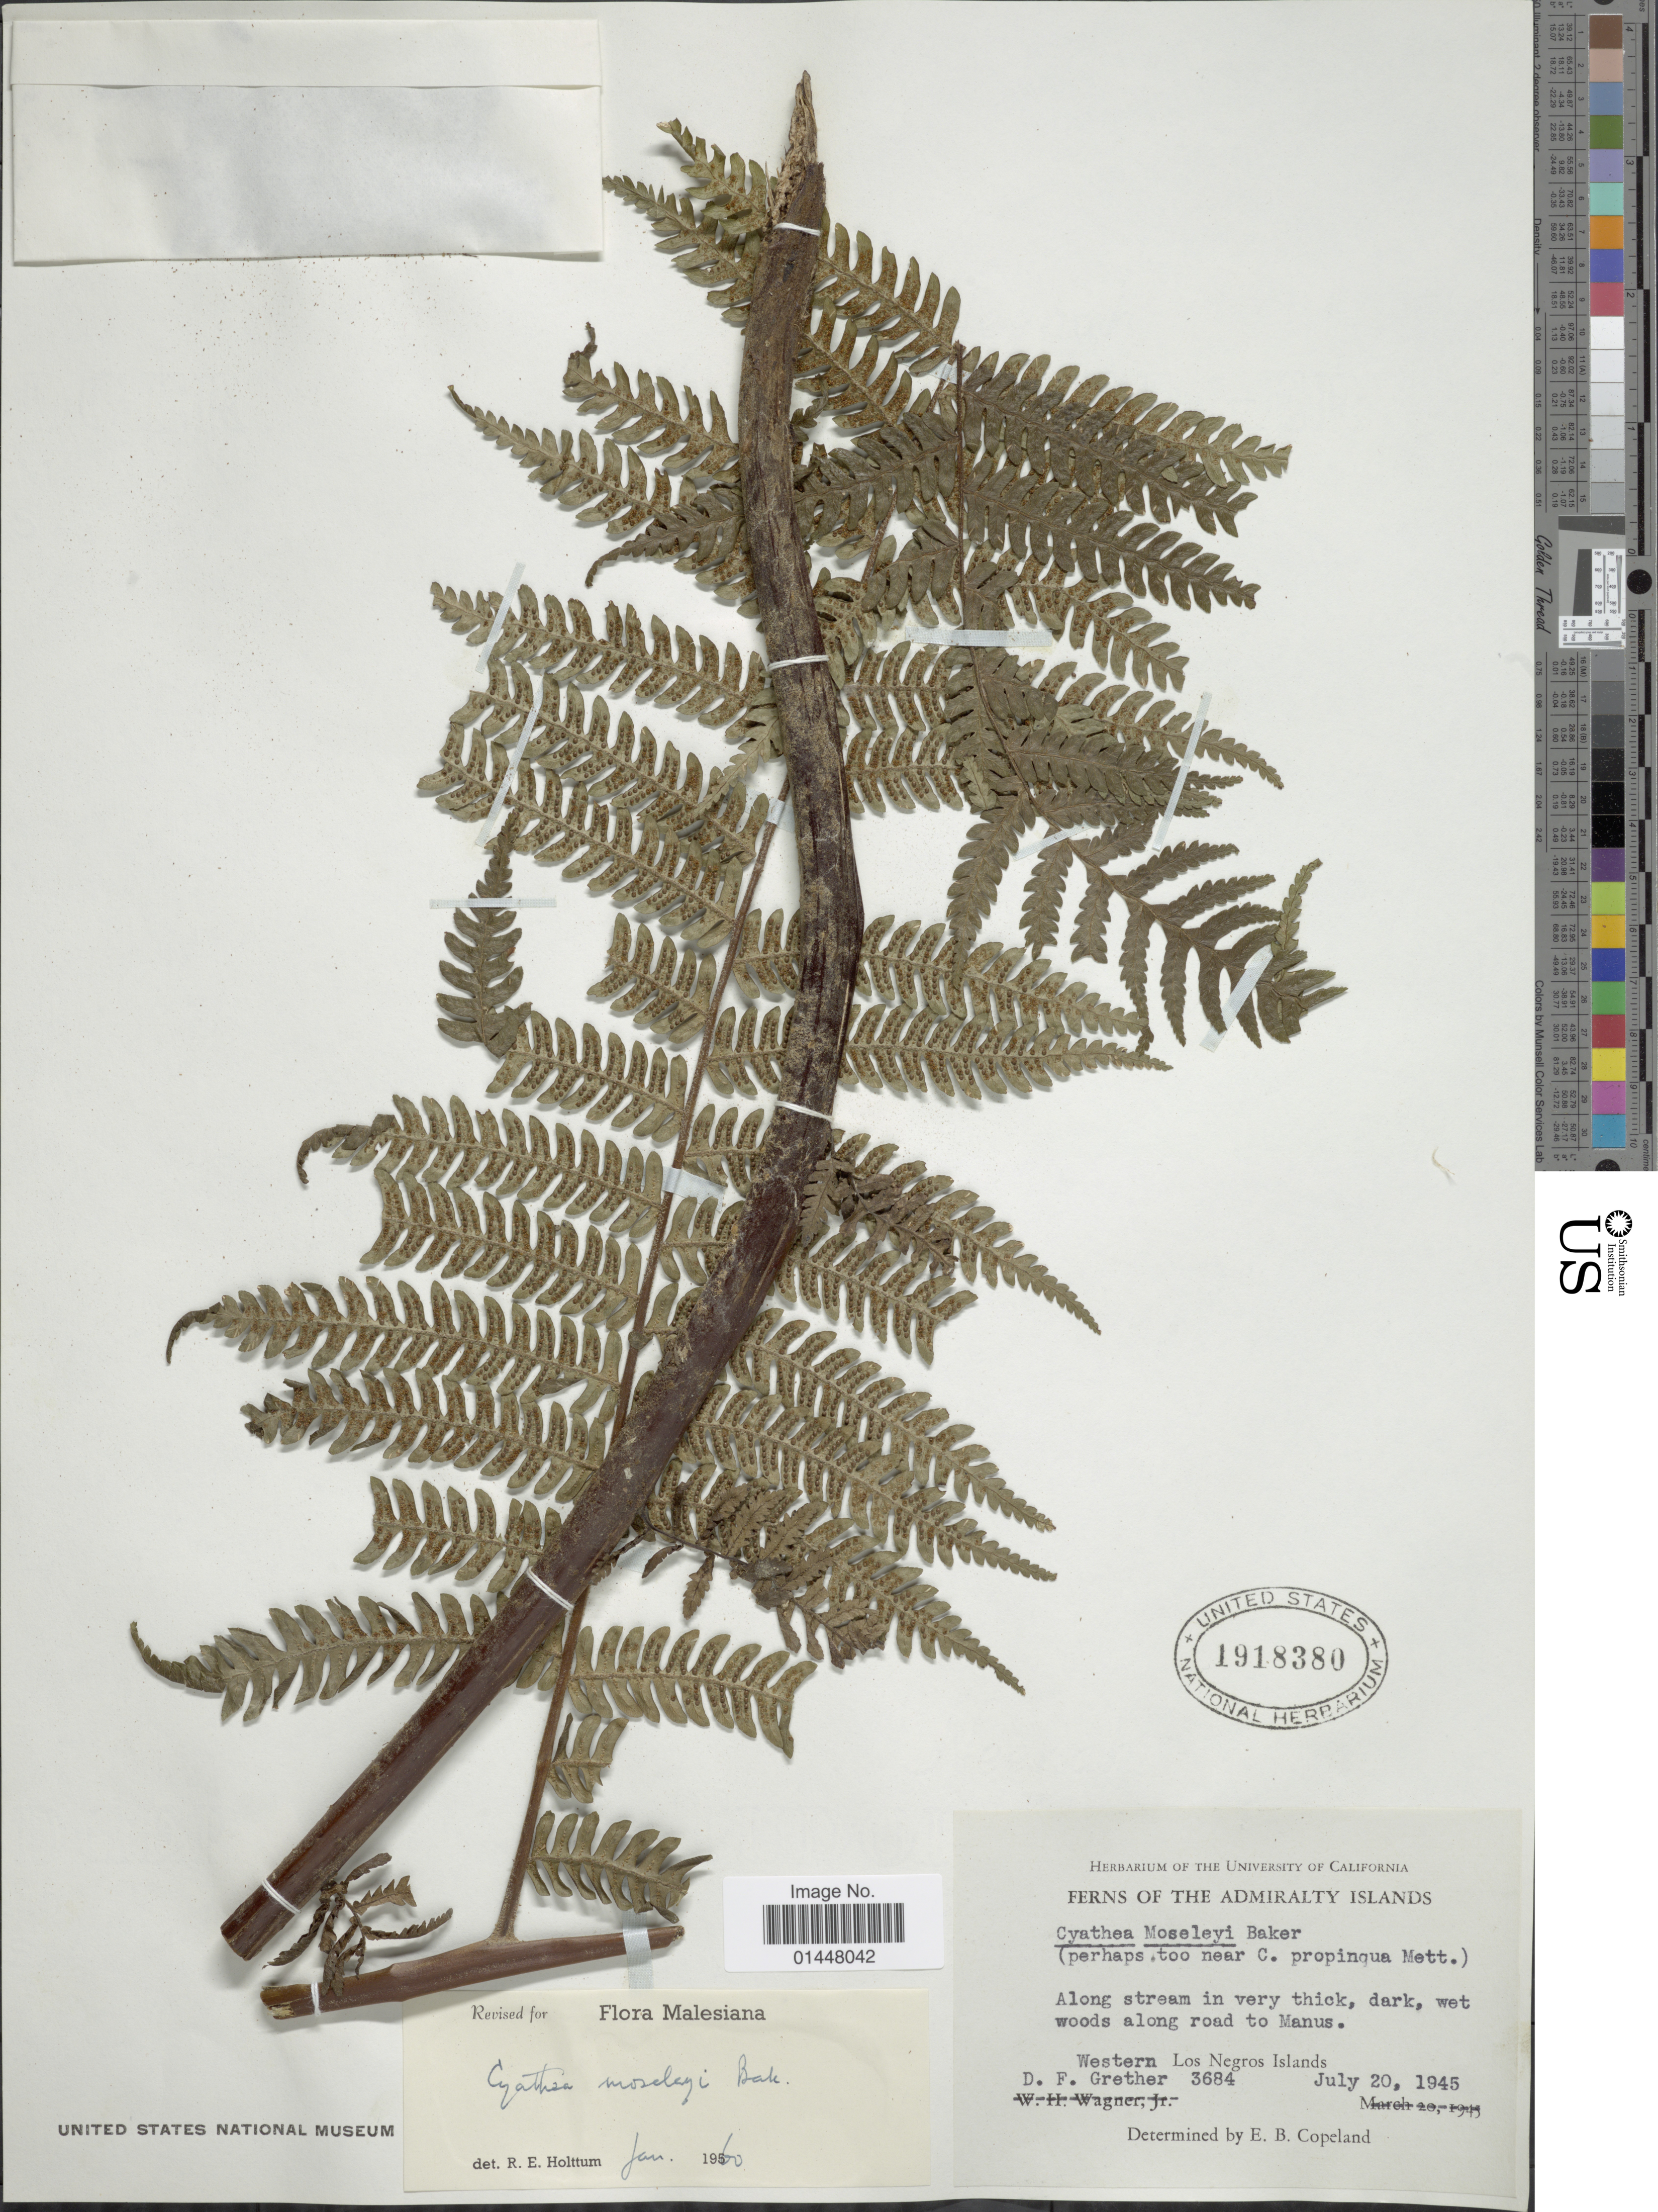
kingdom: Plantae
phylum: Tracheophyta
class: Polypodiopsida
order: Cyatheales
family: Cyatheaceae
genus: Sphaeropteris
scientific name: Sphaeropteris moseleyi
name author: (Baker) R.M. Tryon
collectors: D. F. Grether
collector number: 3684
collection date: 1945-07-20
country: Papua New Guinea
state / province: Manus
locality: The Admiralty islands, Along stream in very thick, dark, wet woods along road to Manus, western Los Negros islands.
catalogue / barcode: US 1918380